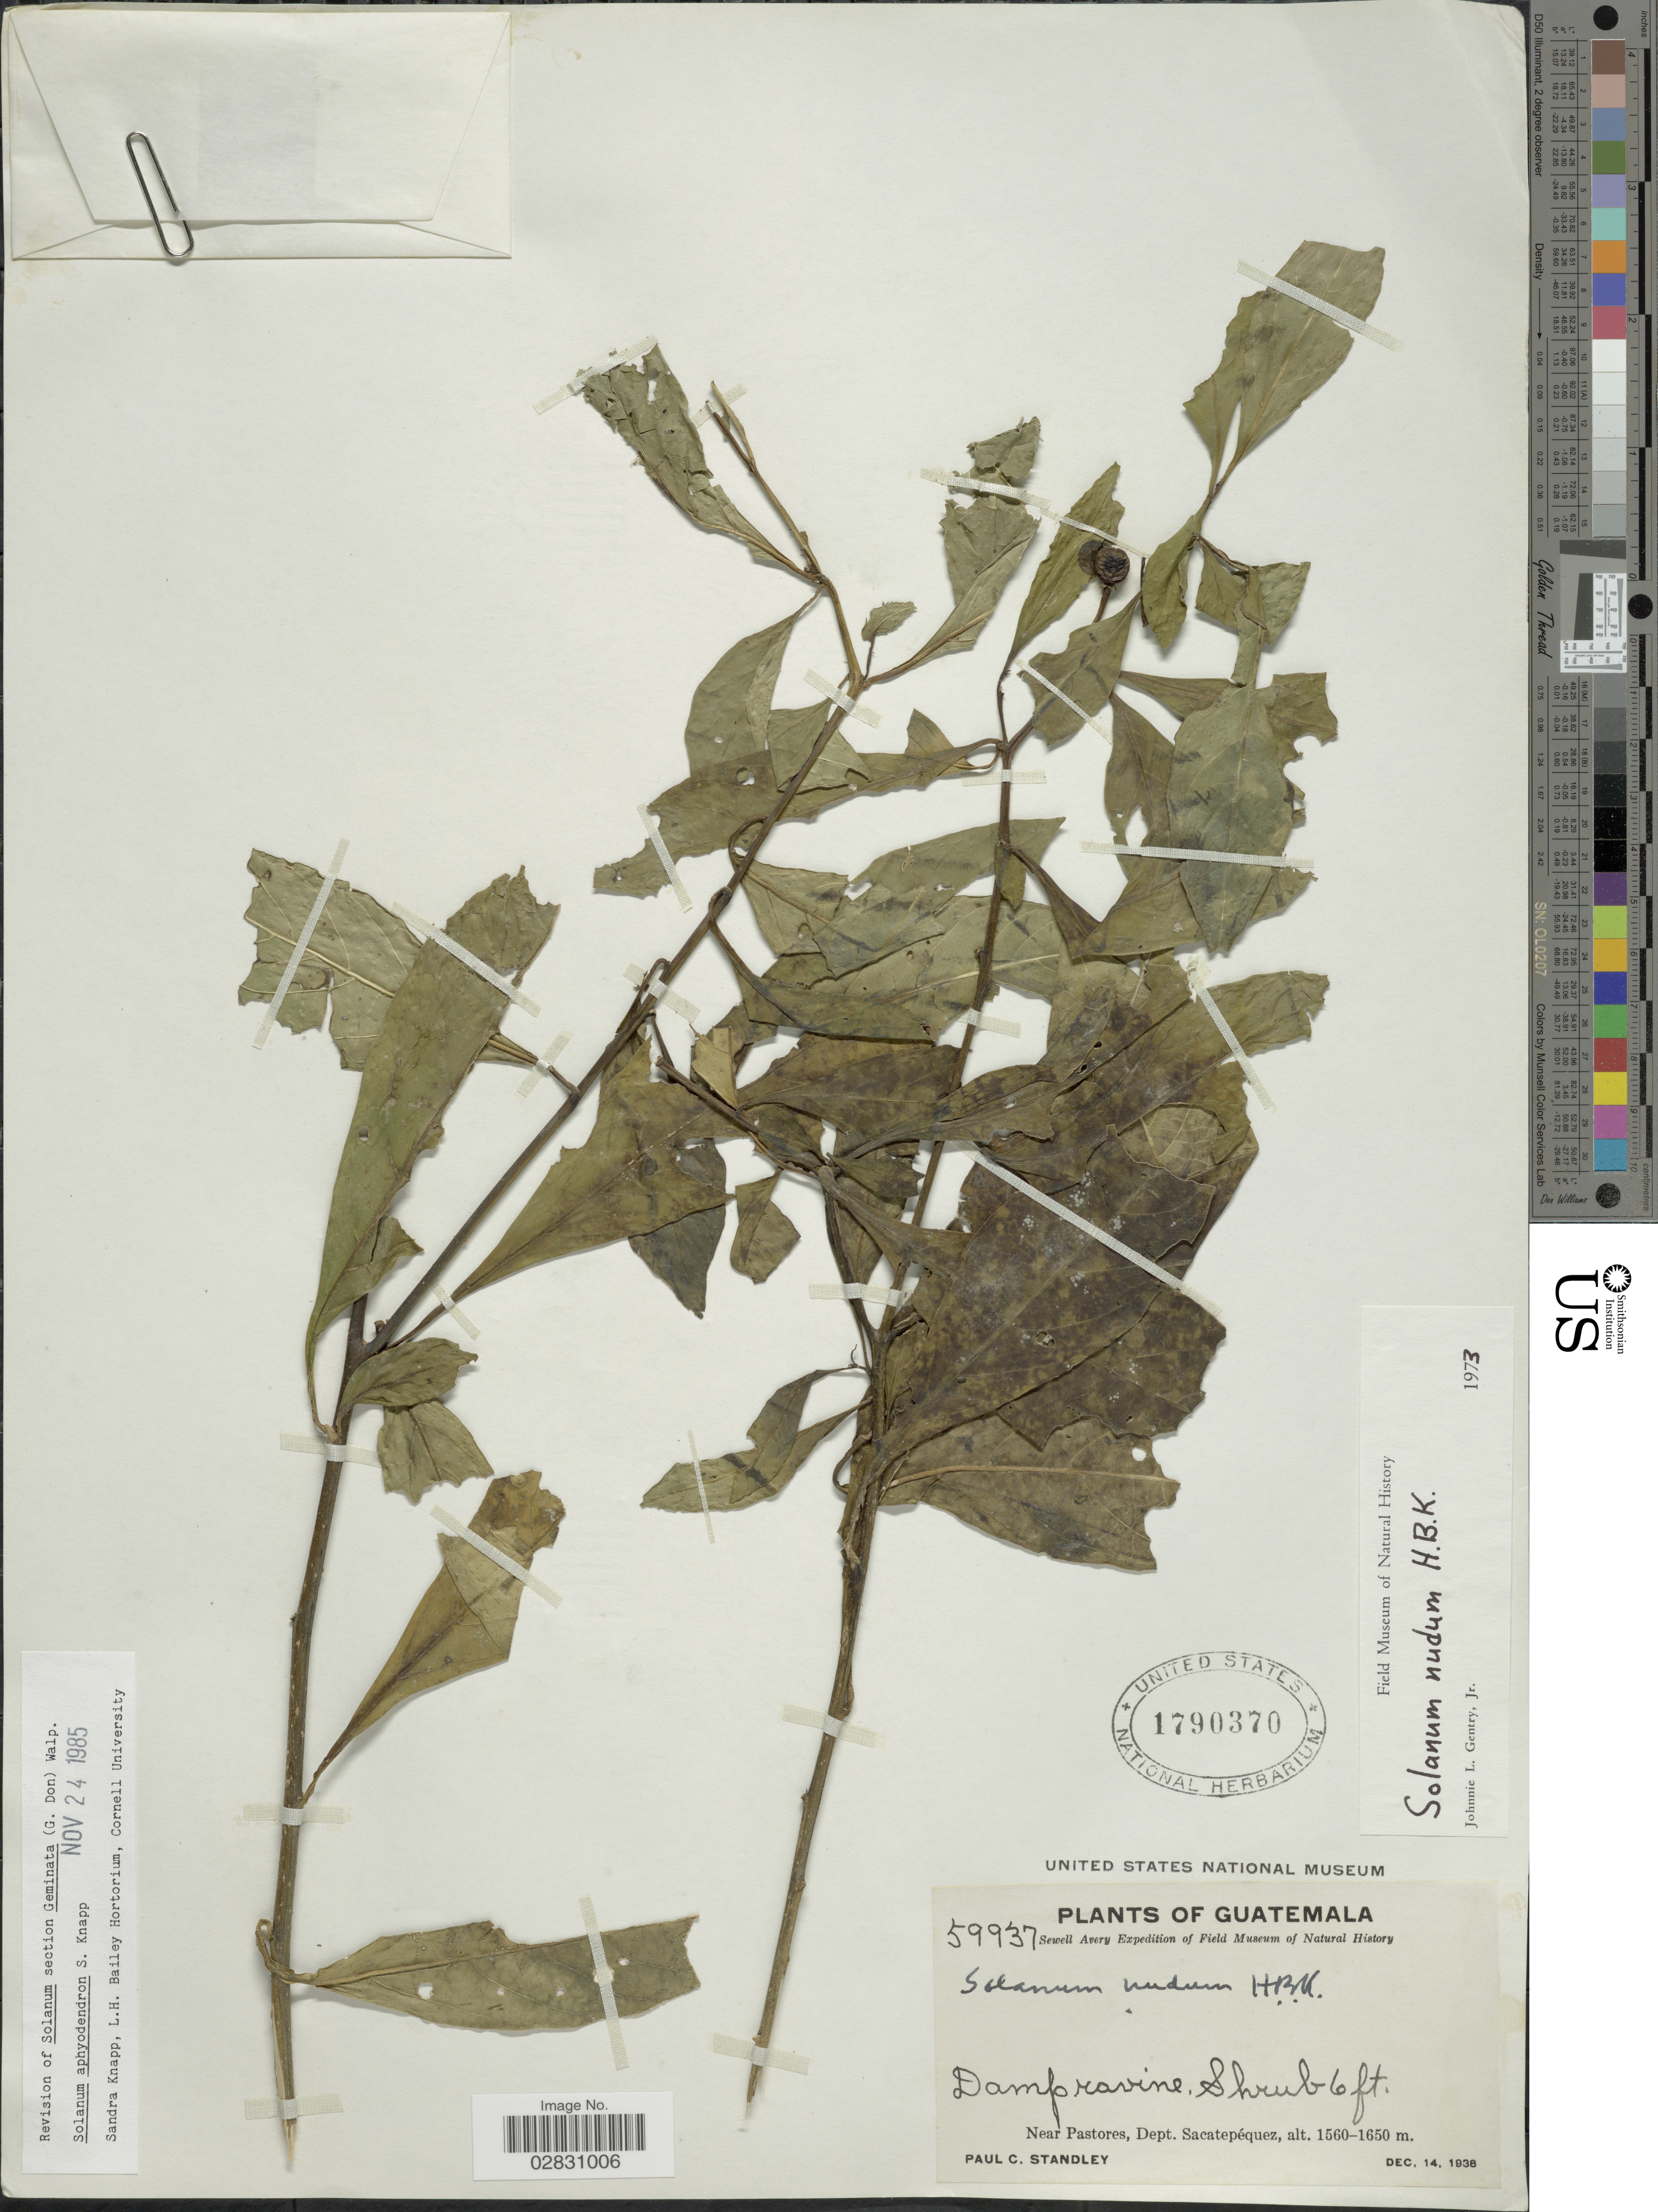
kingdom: Plantae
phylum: Tracheophyta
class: Magnoliopsida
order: Solanales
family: Solanaceae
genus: Solanum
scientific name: Solanum aphyodendron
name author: S. Knapp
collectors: P. C. Standley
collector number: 59937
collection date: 1938-12-14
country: Guatemala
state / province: Sacatepéquez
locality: Near Pastores, Dept. Sacatepéquez.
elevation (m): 1560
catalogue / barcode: US 1790370